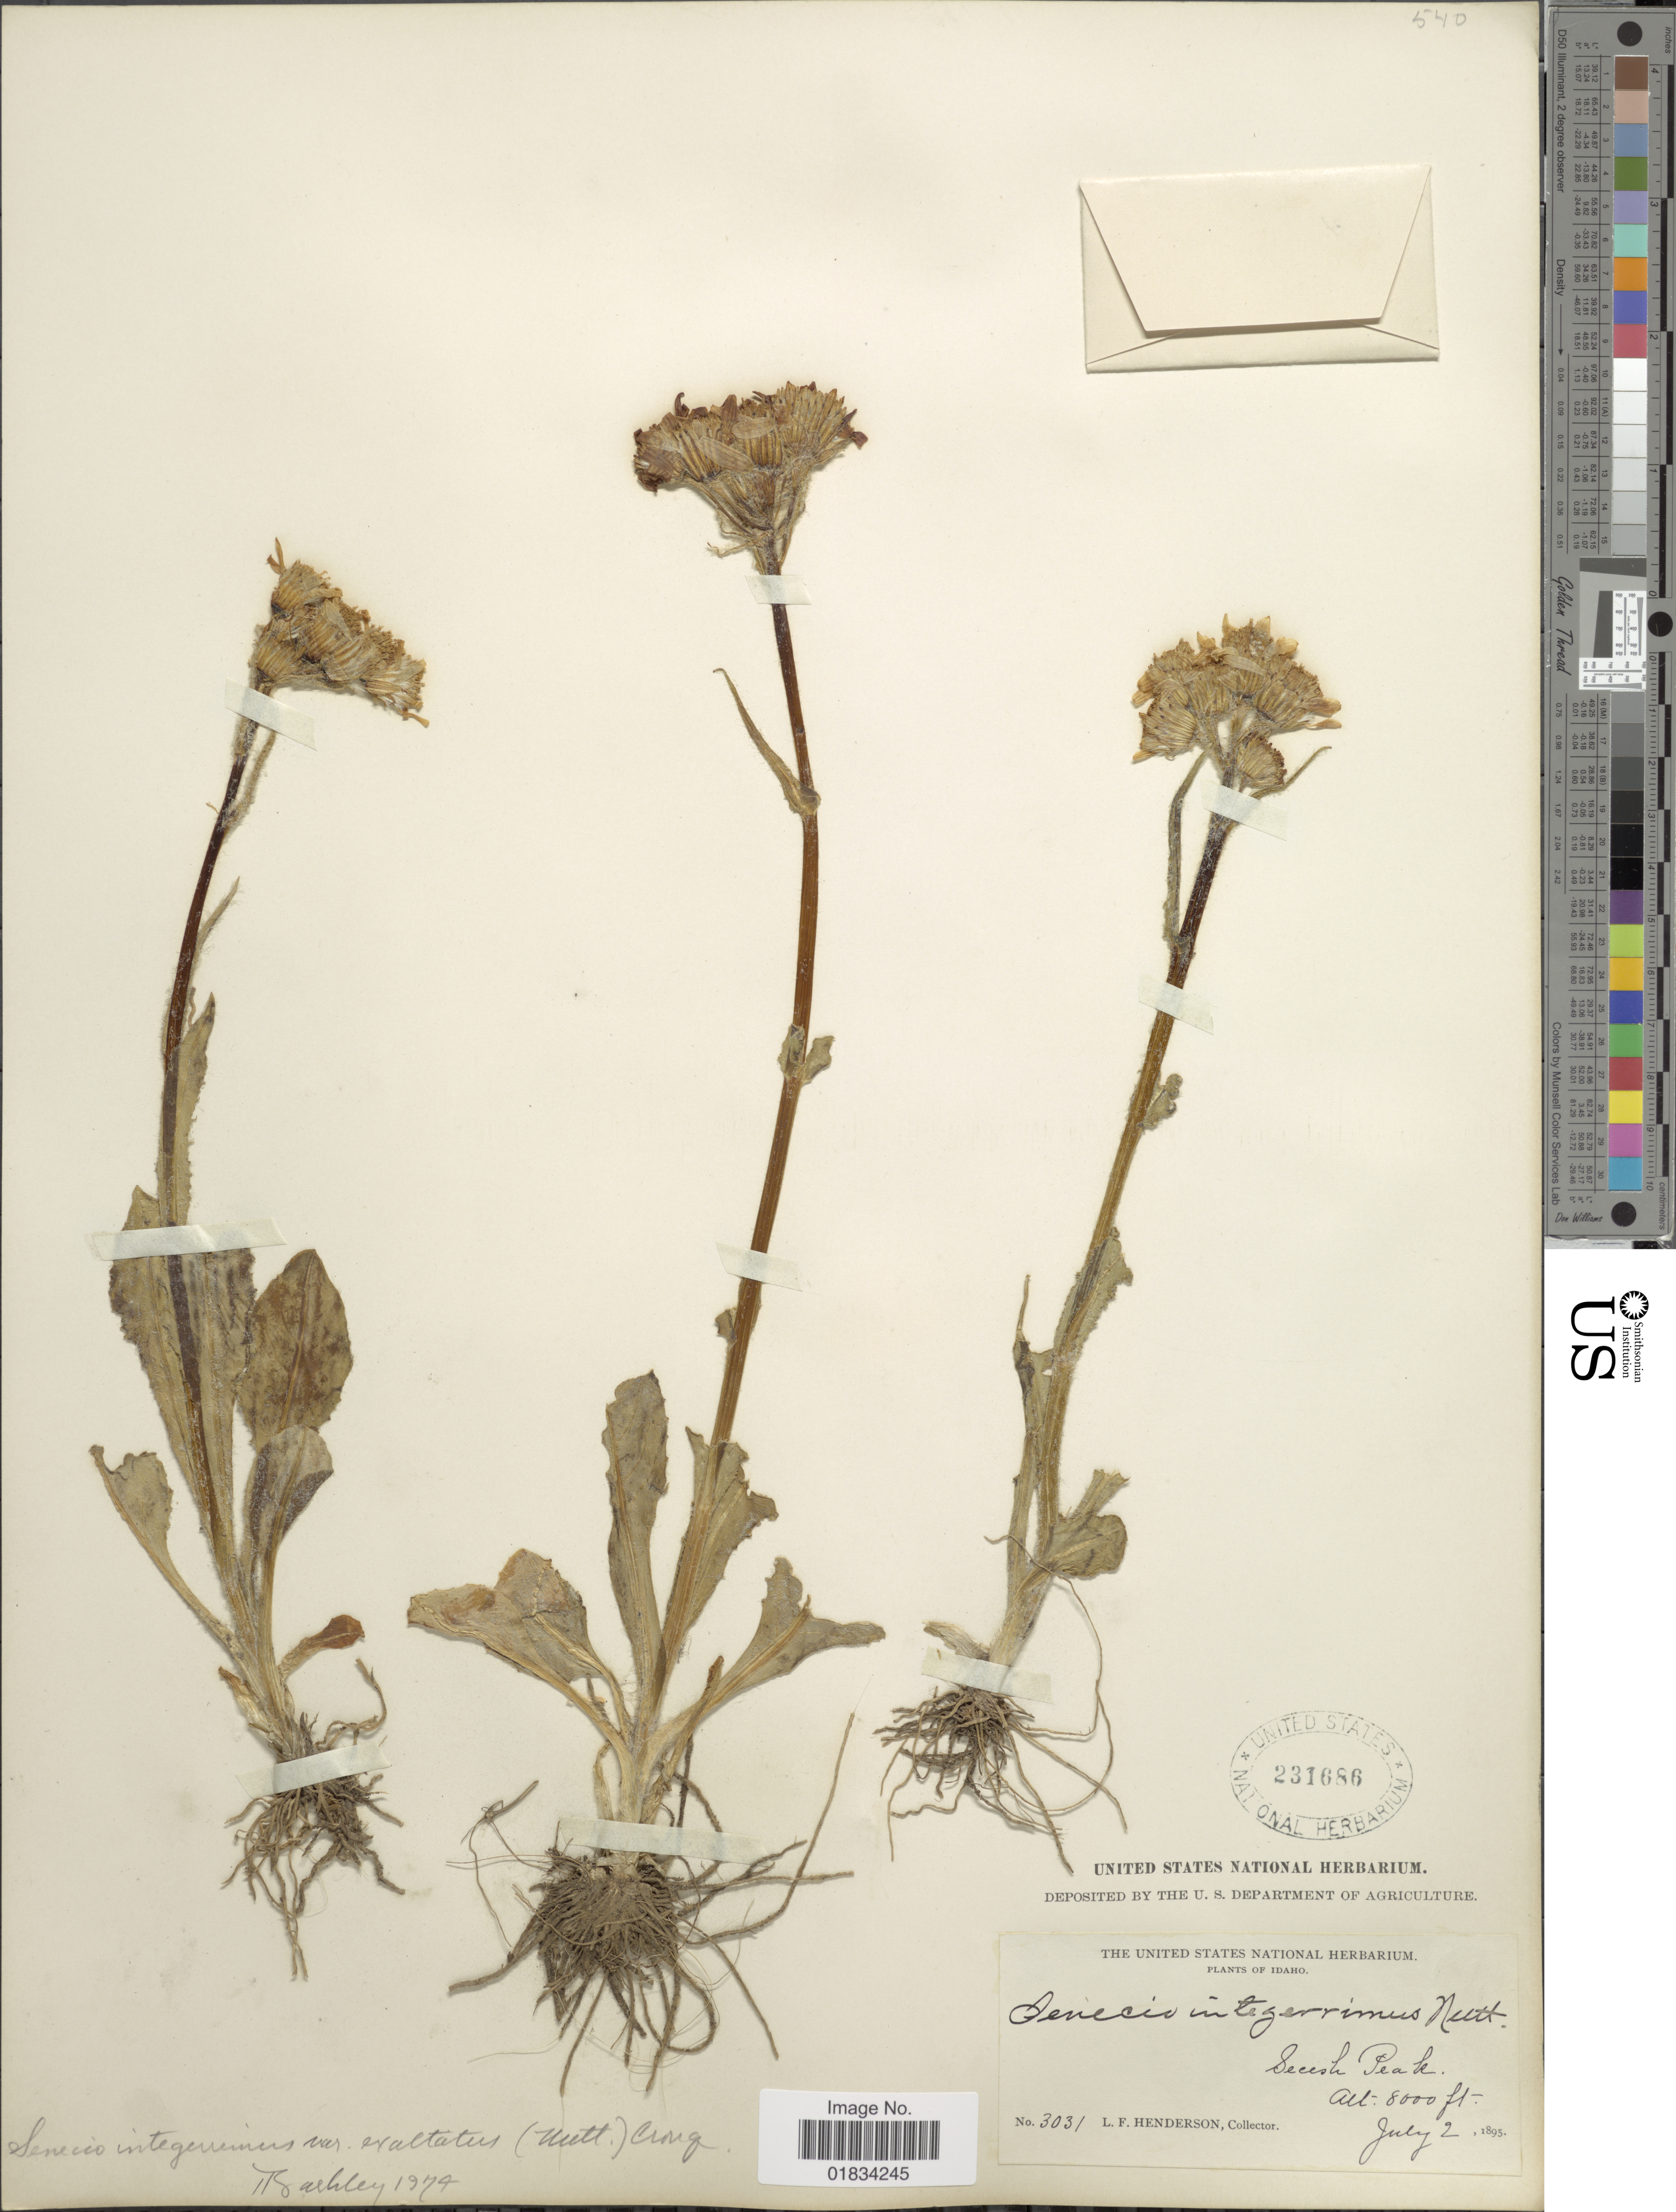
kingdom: Plantae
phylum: Tracheophyta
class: Magnoliopsida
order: Asterales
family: Asteraceae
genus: Senecio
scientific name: Senecio integerrimus var. exaltatus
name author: (Nutt.) Cronq.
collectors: L. Henderson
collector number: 3031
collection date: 1895-07-02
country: United States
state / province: Idaho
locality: Secesh Peak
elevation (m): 2438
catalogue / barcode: US 231686